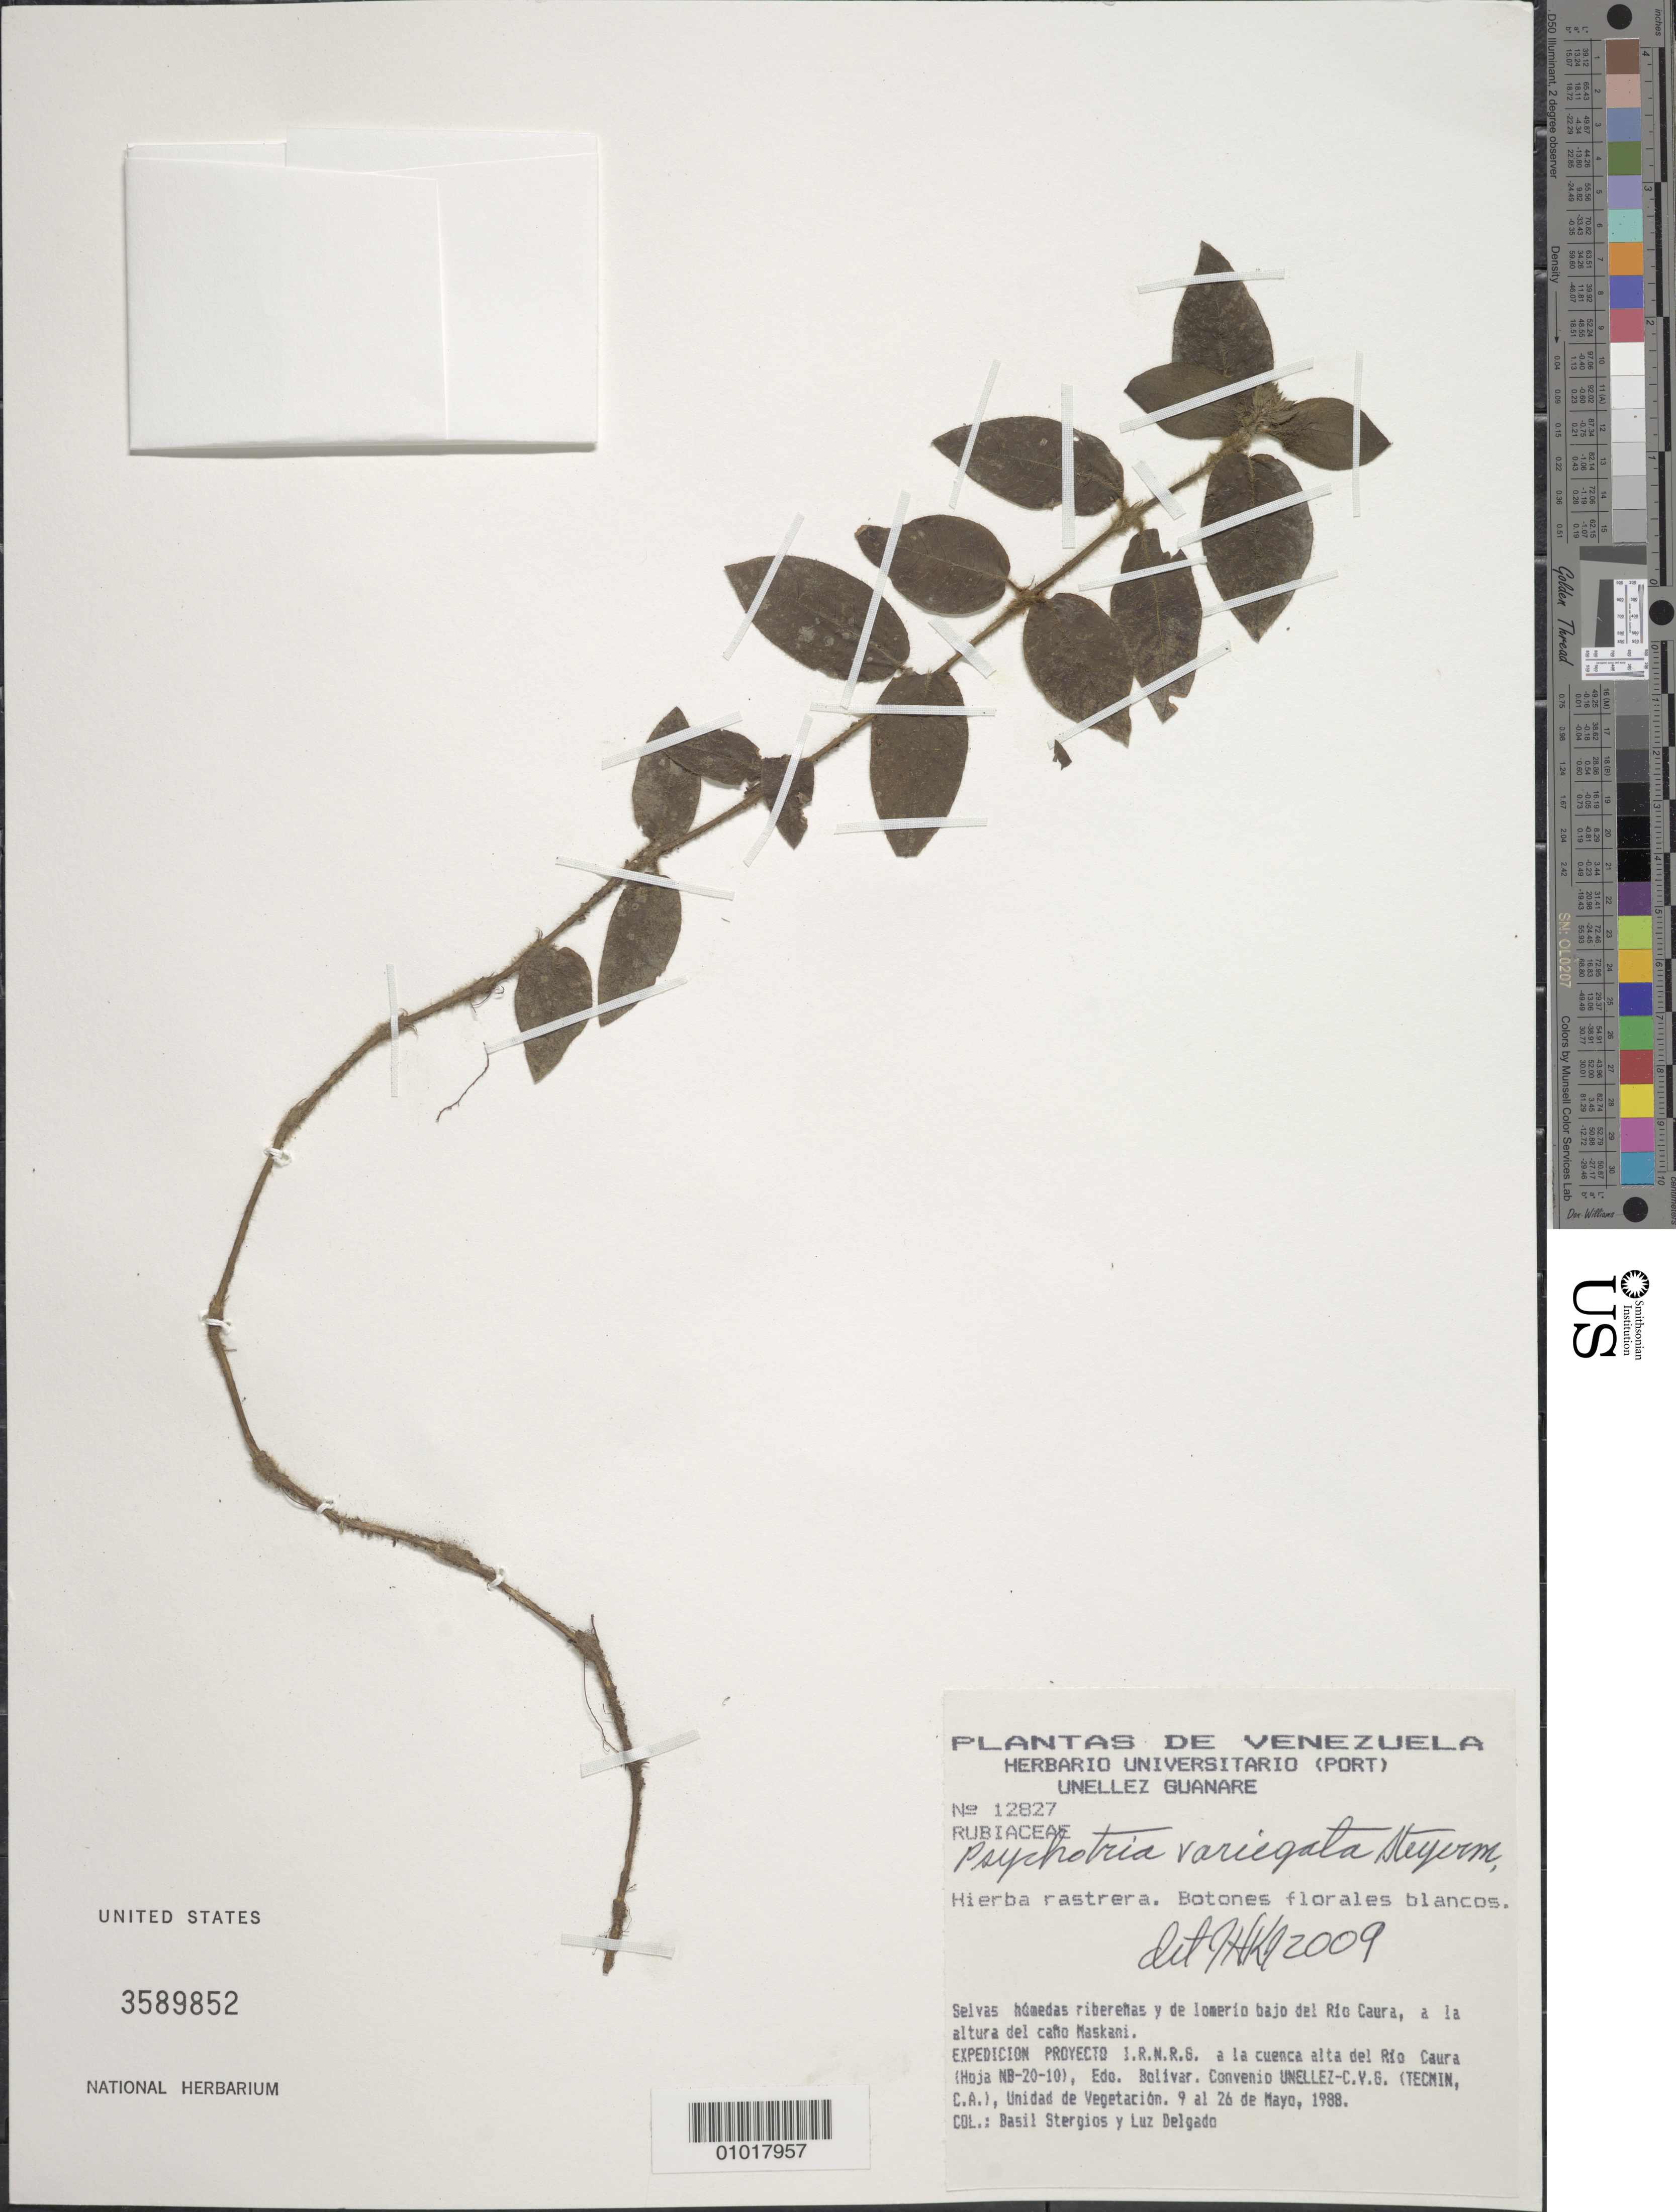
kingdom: Plantae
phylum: Tracheophyta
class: Magnoliopsida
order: Gentianales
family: Rubiaceae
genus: Psychotria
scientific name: Psychotria variegata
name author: Steyerm.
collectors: B. G. Stergios & L. Delgado V.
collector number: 12827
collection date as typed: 9-May-88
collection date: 1988-05-09/1988-05-26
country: Venezuela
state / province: Bolívar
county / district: Sucre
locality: Rio Caura, a la altura del cano Maskani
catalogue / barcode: US 3589852